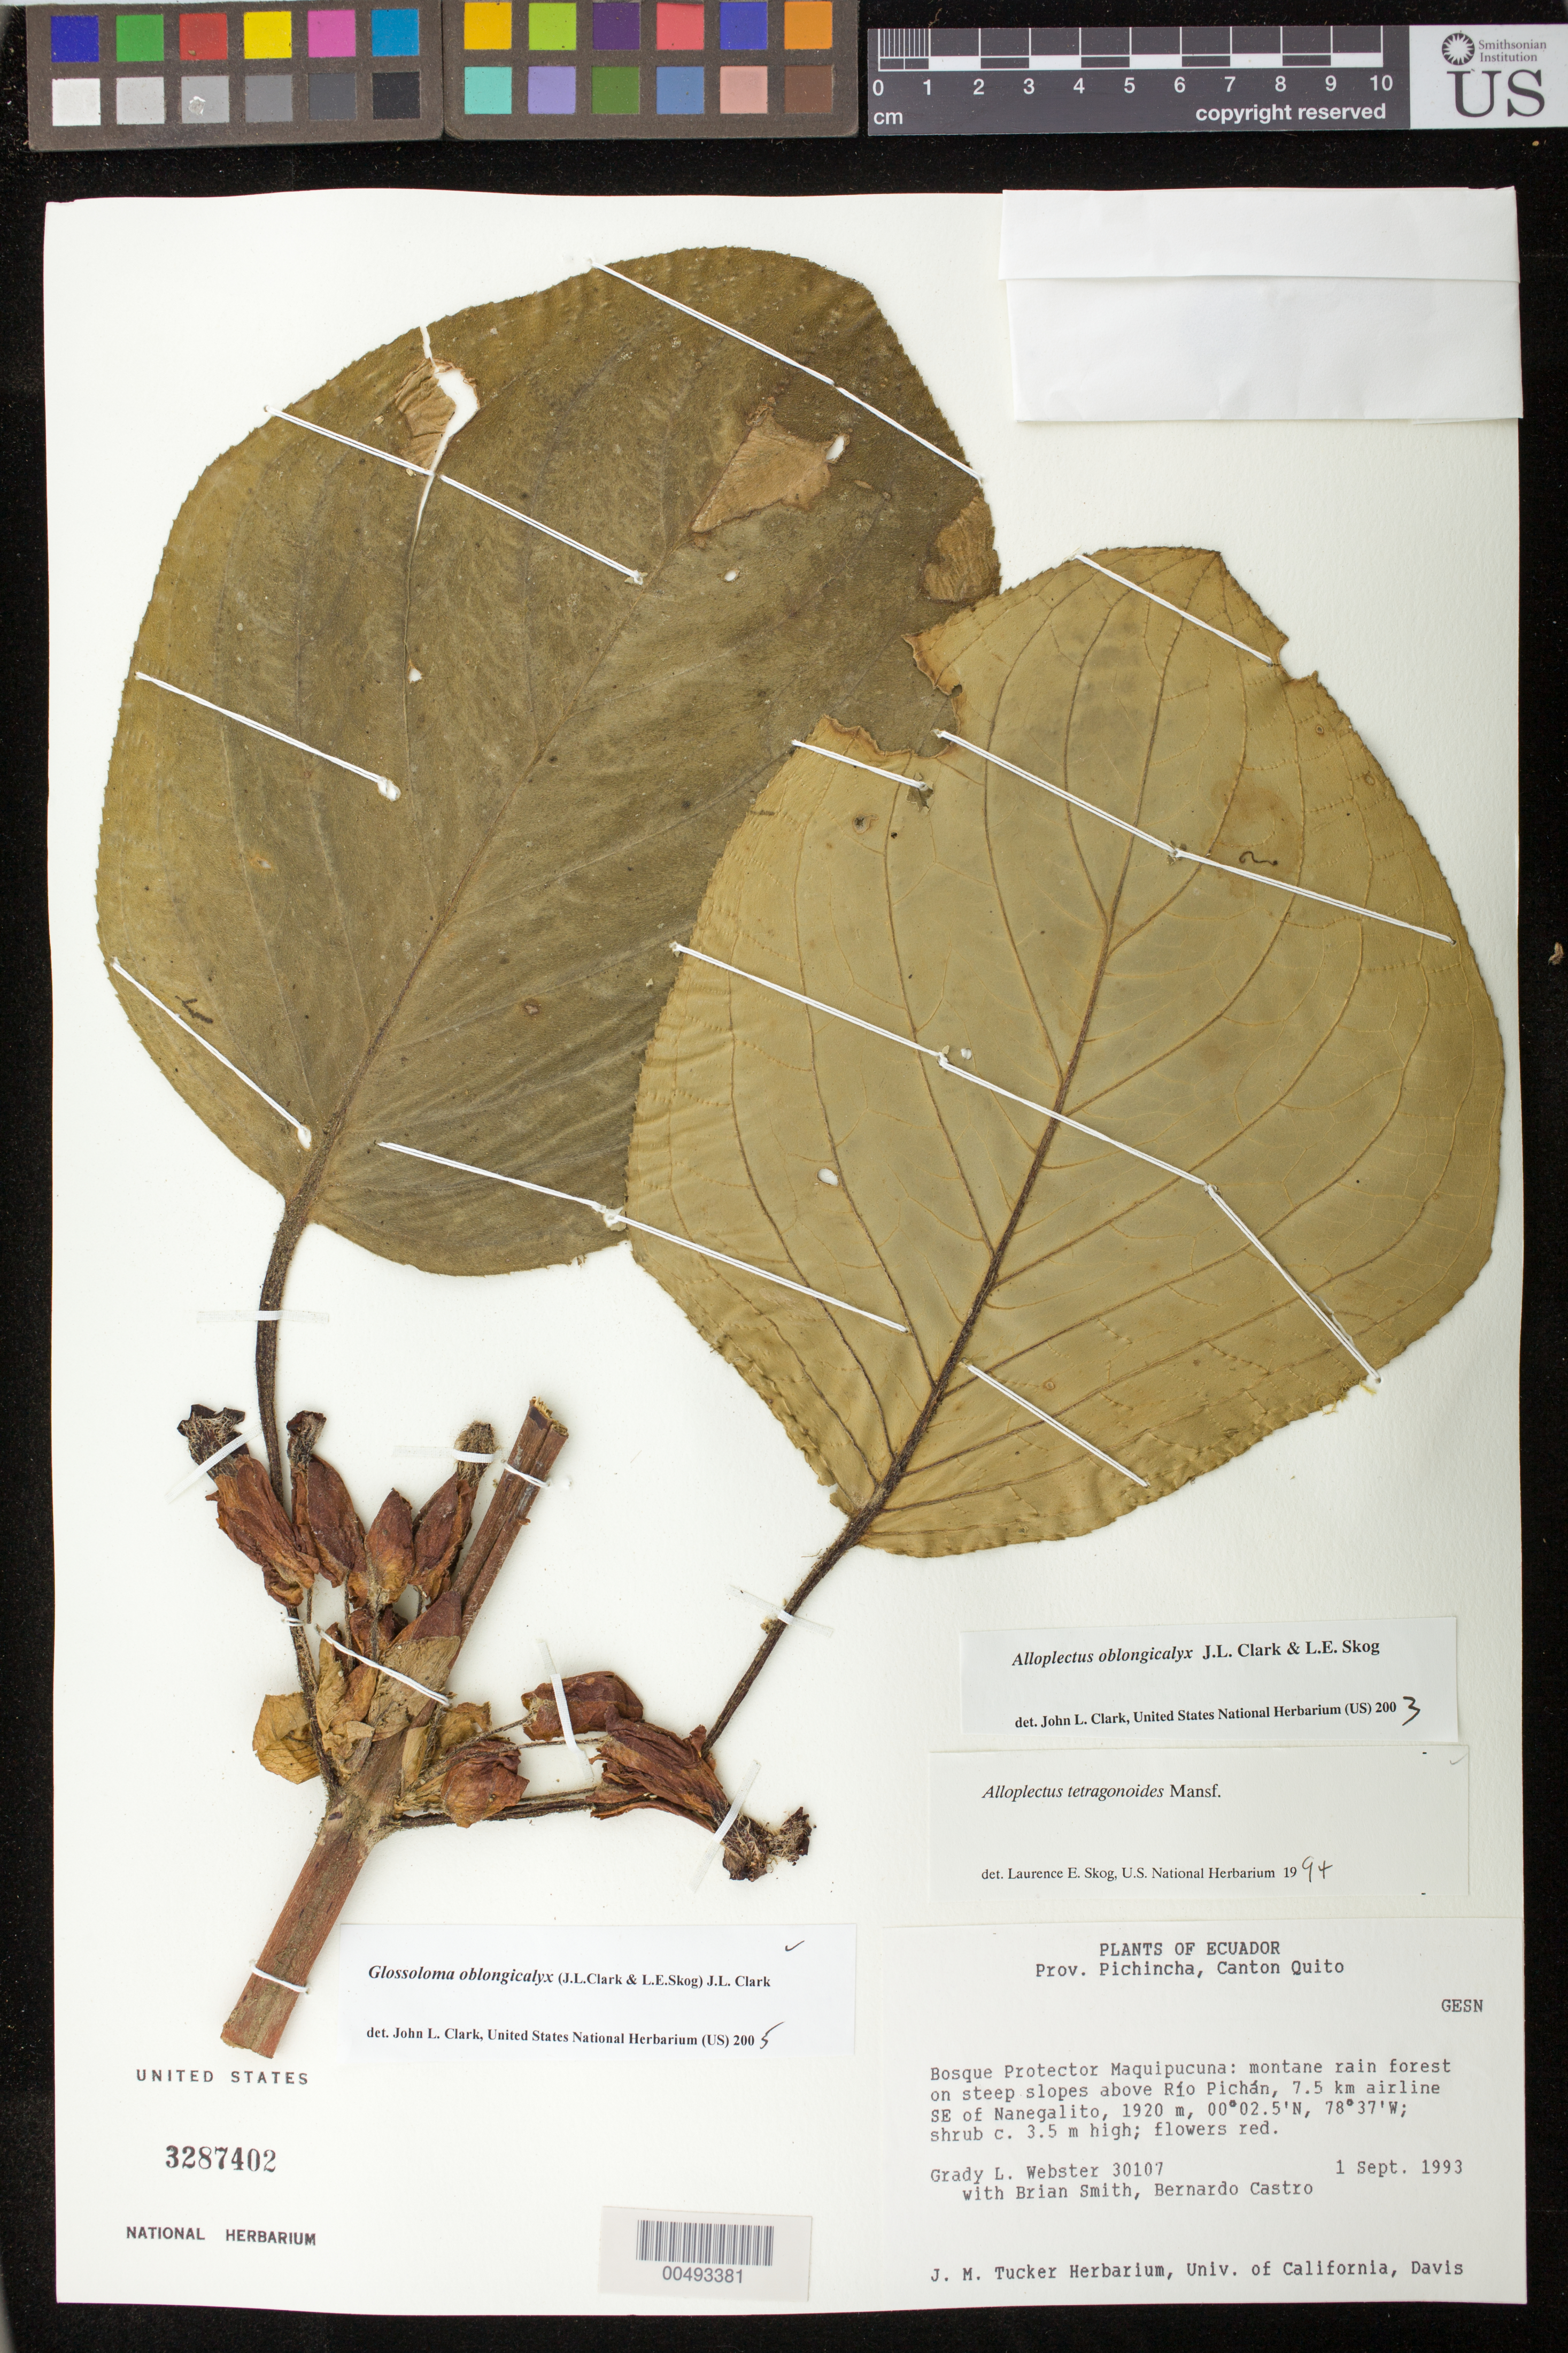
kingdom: Plantae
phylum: Tracheophyta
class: Magnoliopsida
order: Lamiales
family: Gesneriaceae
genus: Glossoloma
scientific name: Glossoloma oblongicalyx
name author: (J.L. Clark & L.E. Skog) J.L. Clark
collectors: G. L. Webster, B. Smith & B. Castro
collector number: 30107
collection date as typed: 01 Sep 1993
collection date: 1993-09-01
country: Ecuador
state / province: Pichincha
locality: Canton Quito, Rio Pichan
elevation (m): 1920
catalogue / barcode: US 3287402